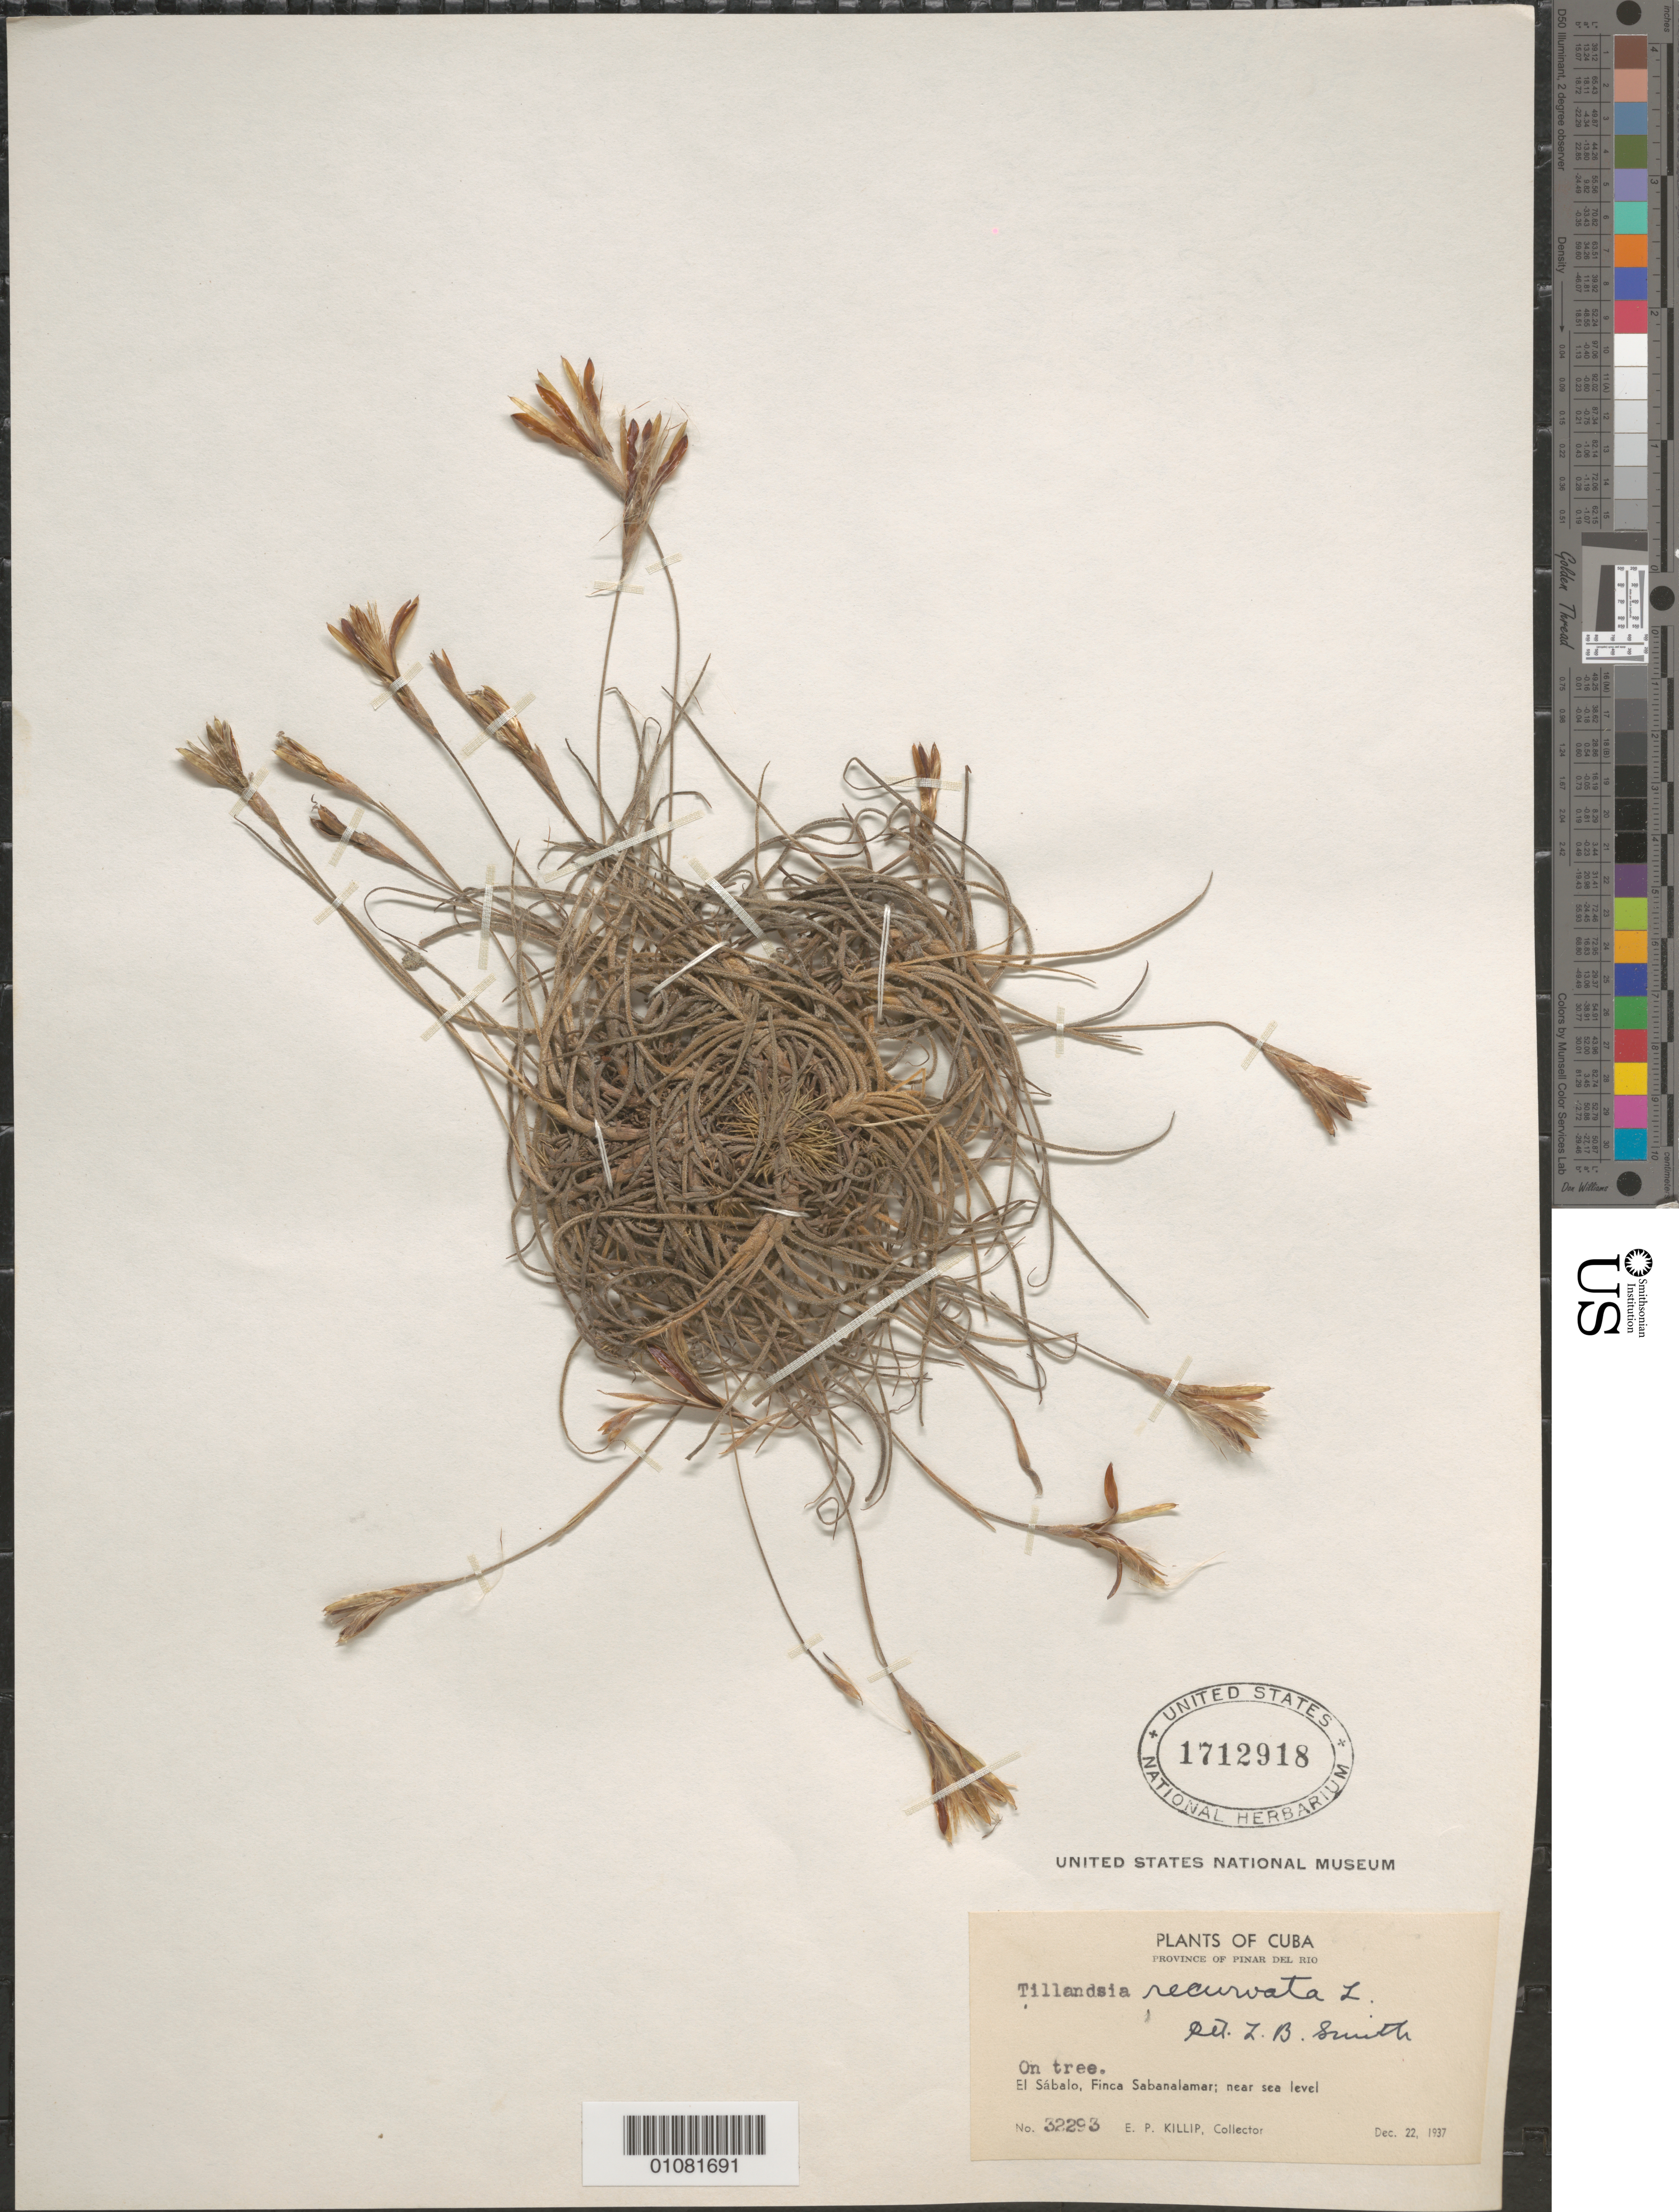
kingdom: Plantae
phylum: Tracheophyta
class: Liliopsida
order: Poales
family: Bromeliaceae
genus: Tillandsia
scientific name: Tillandsia recurvata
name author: L.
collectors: E. P. Killip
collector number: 32293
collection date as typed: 22 Dec 1937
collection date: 1937-12-22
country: Cuba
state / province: Pinar del Rio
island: Cuba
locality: El Sábalo, Finca Sabanalamar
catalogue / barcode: US 1712918